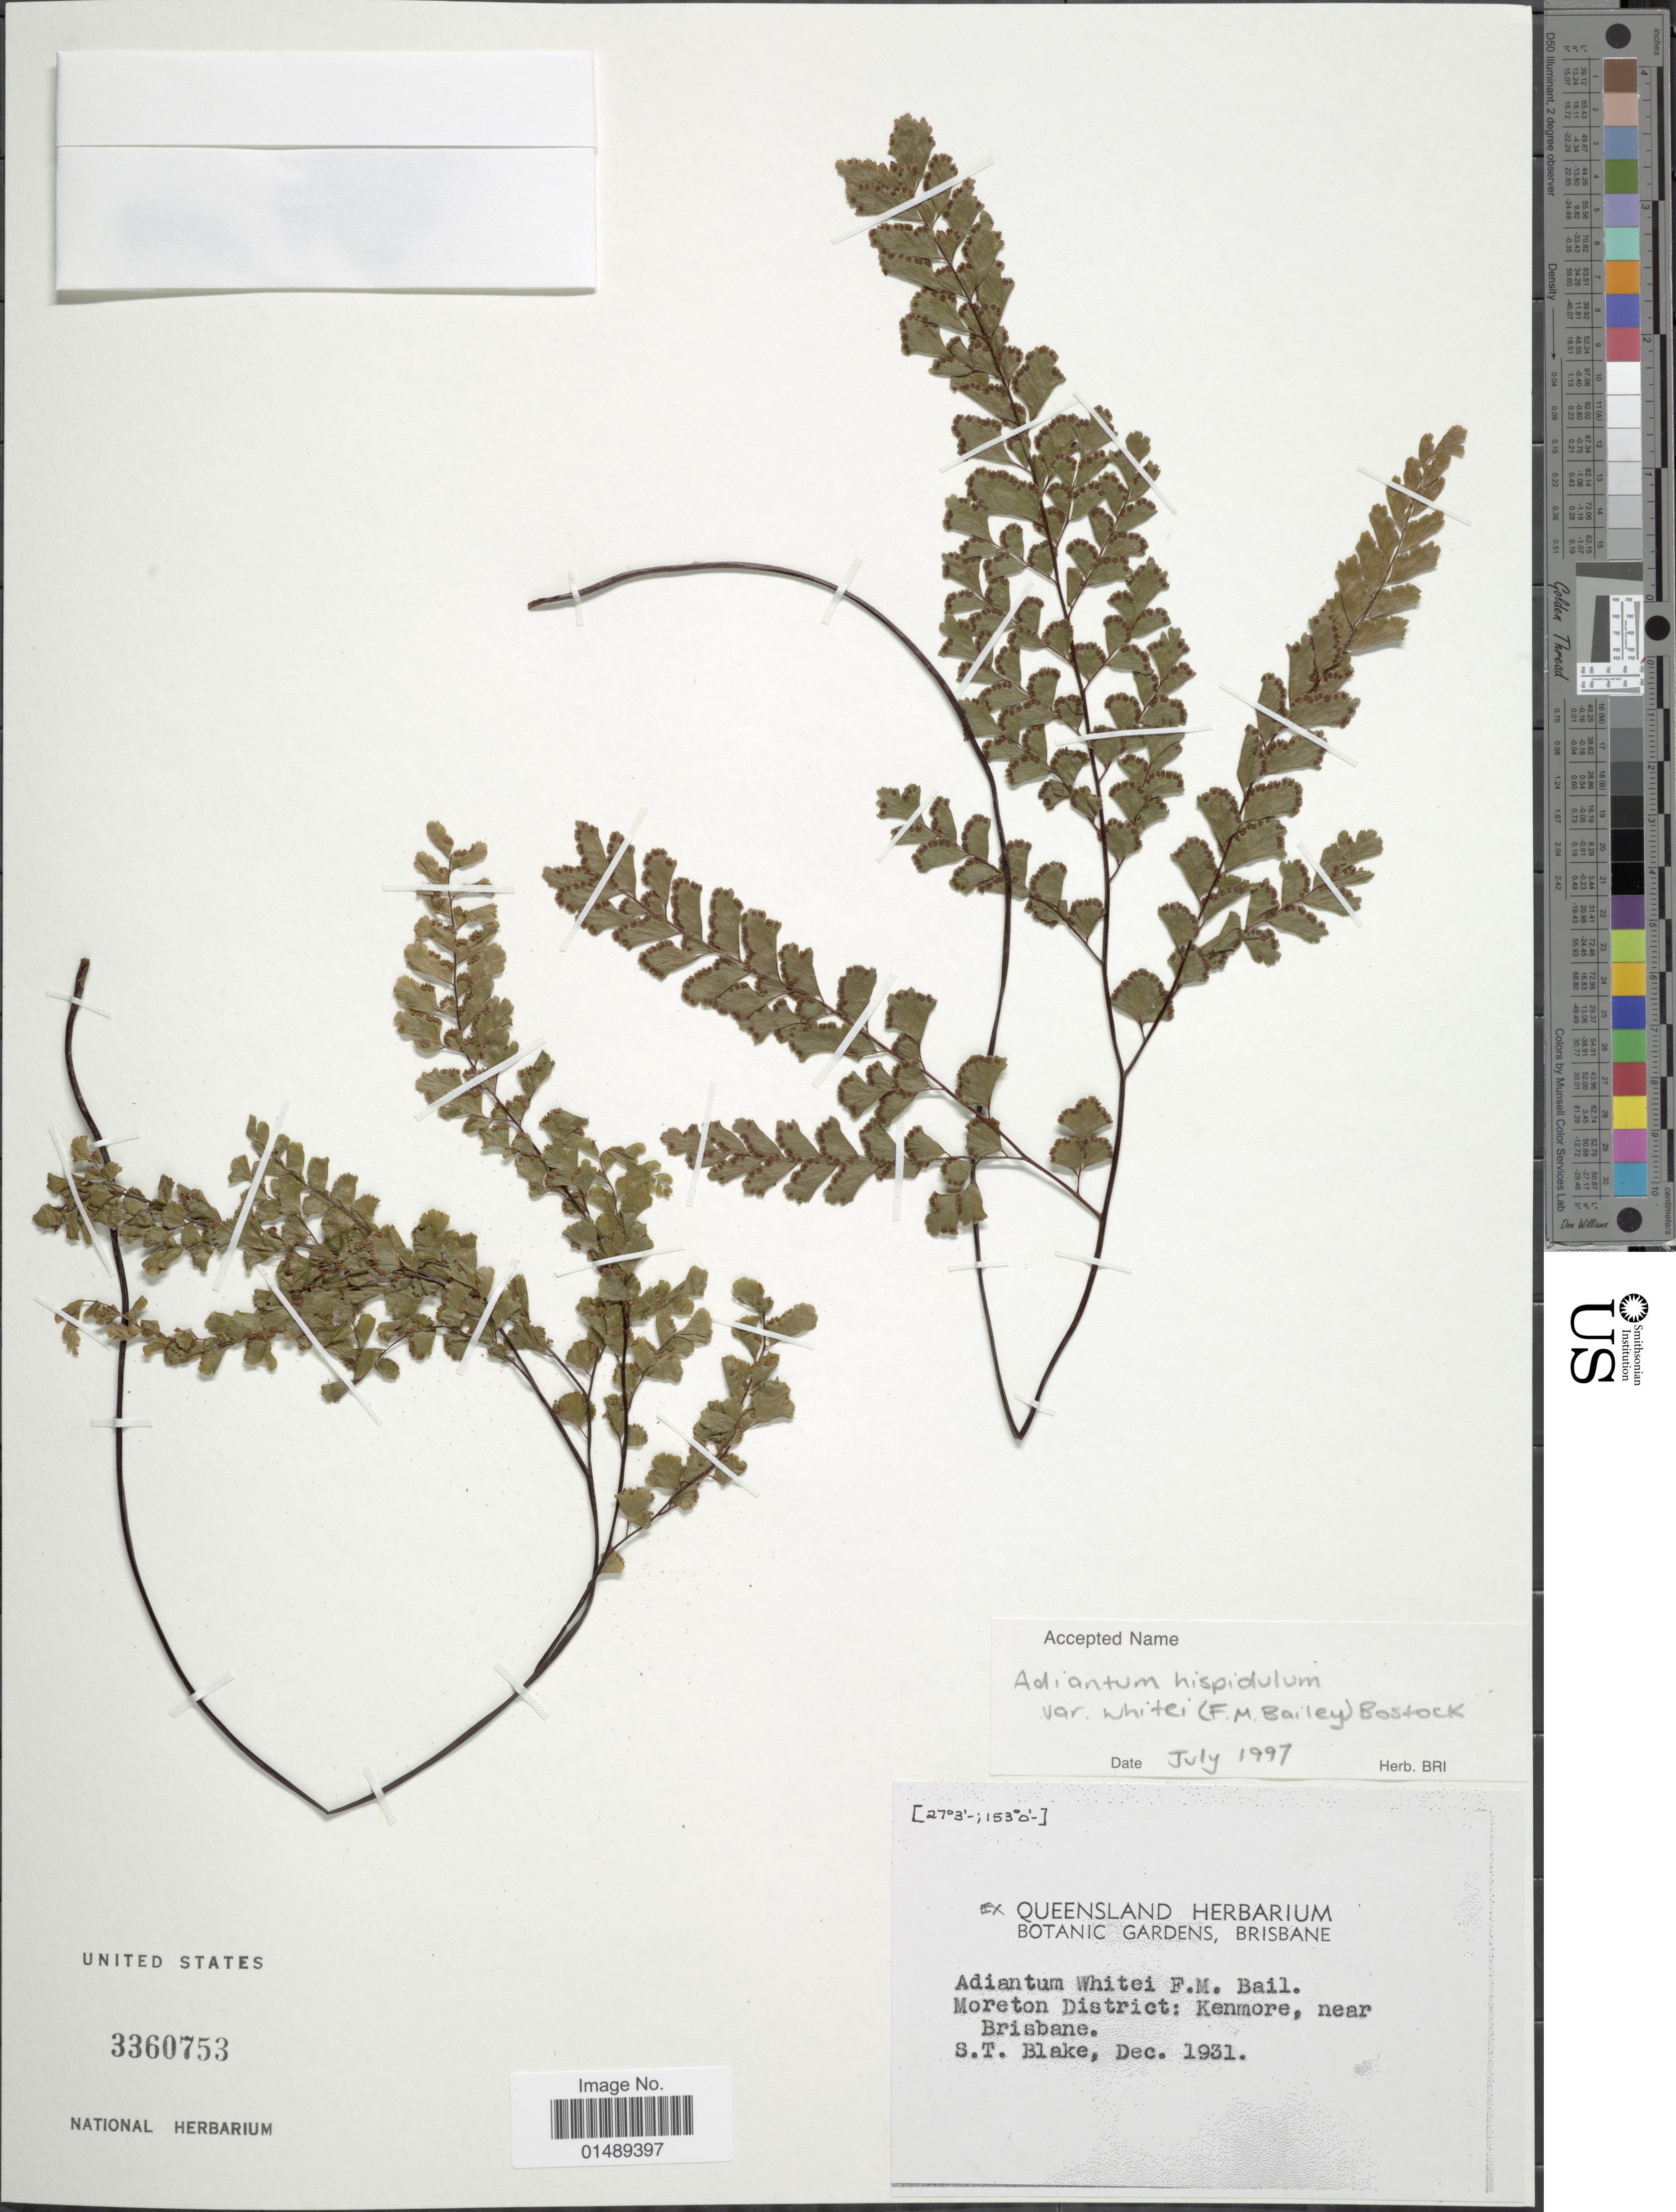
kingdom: Plantae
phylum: Tracheophyta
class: Polypodiopsida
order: Polypodiales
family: Pteridaceae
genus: Adiantum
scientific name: Adiantum hispidulum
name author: Sw.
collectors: S. T. Blake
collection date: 1931-12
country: Australia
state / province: Queensland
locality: Moreton District: Kenmore, near Brisbane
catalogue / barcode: US 3360753